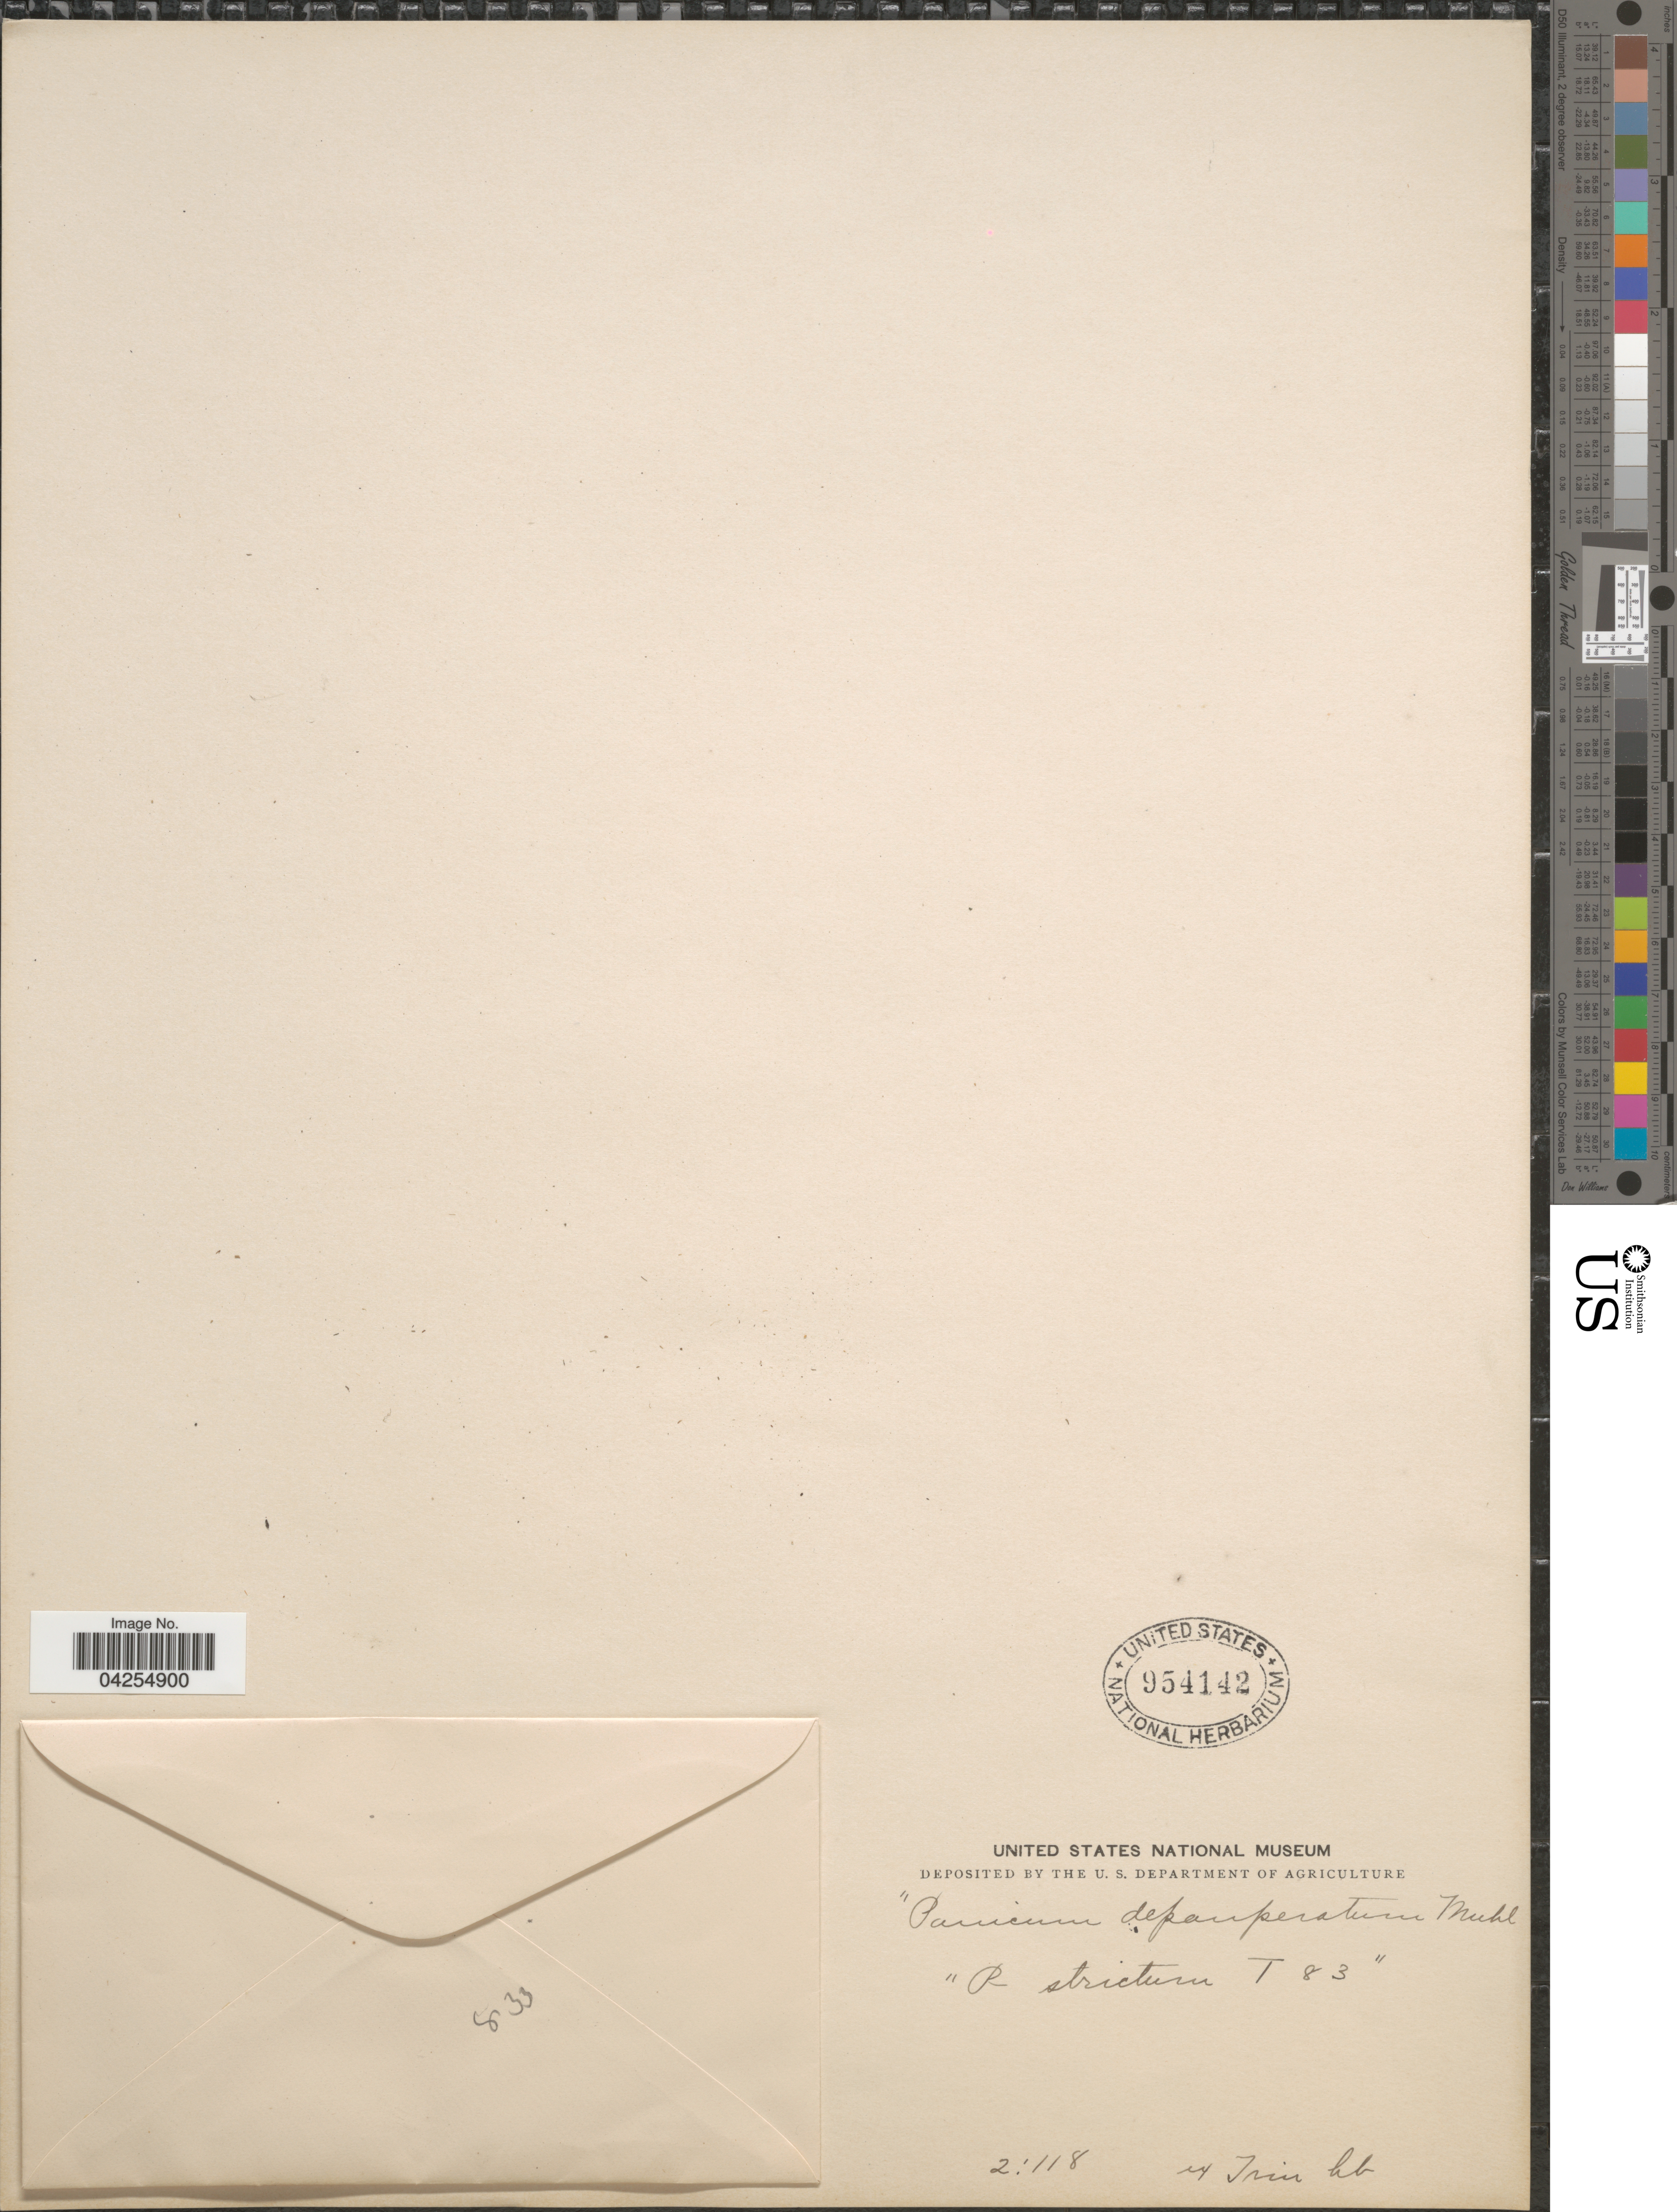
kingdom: Plantae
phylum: Tracheophyta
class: Liliopsida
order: Poales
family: Poaceae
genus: Dichanthelium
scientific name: Dichanthelium depauperatum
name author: (Muhl.) Gould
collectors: ex herb. Trinius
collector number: T83?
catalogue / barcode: US 954142